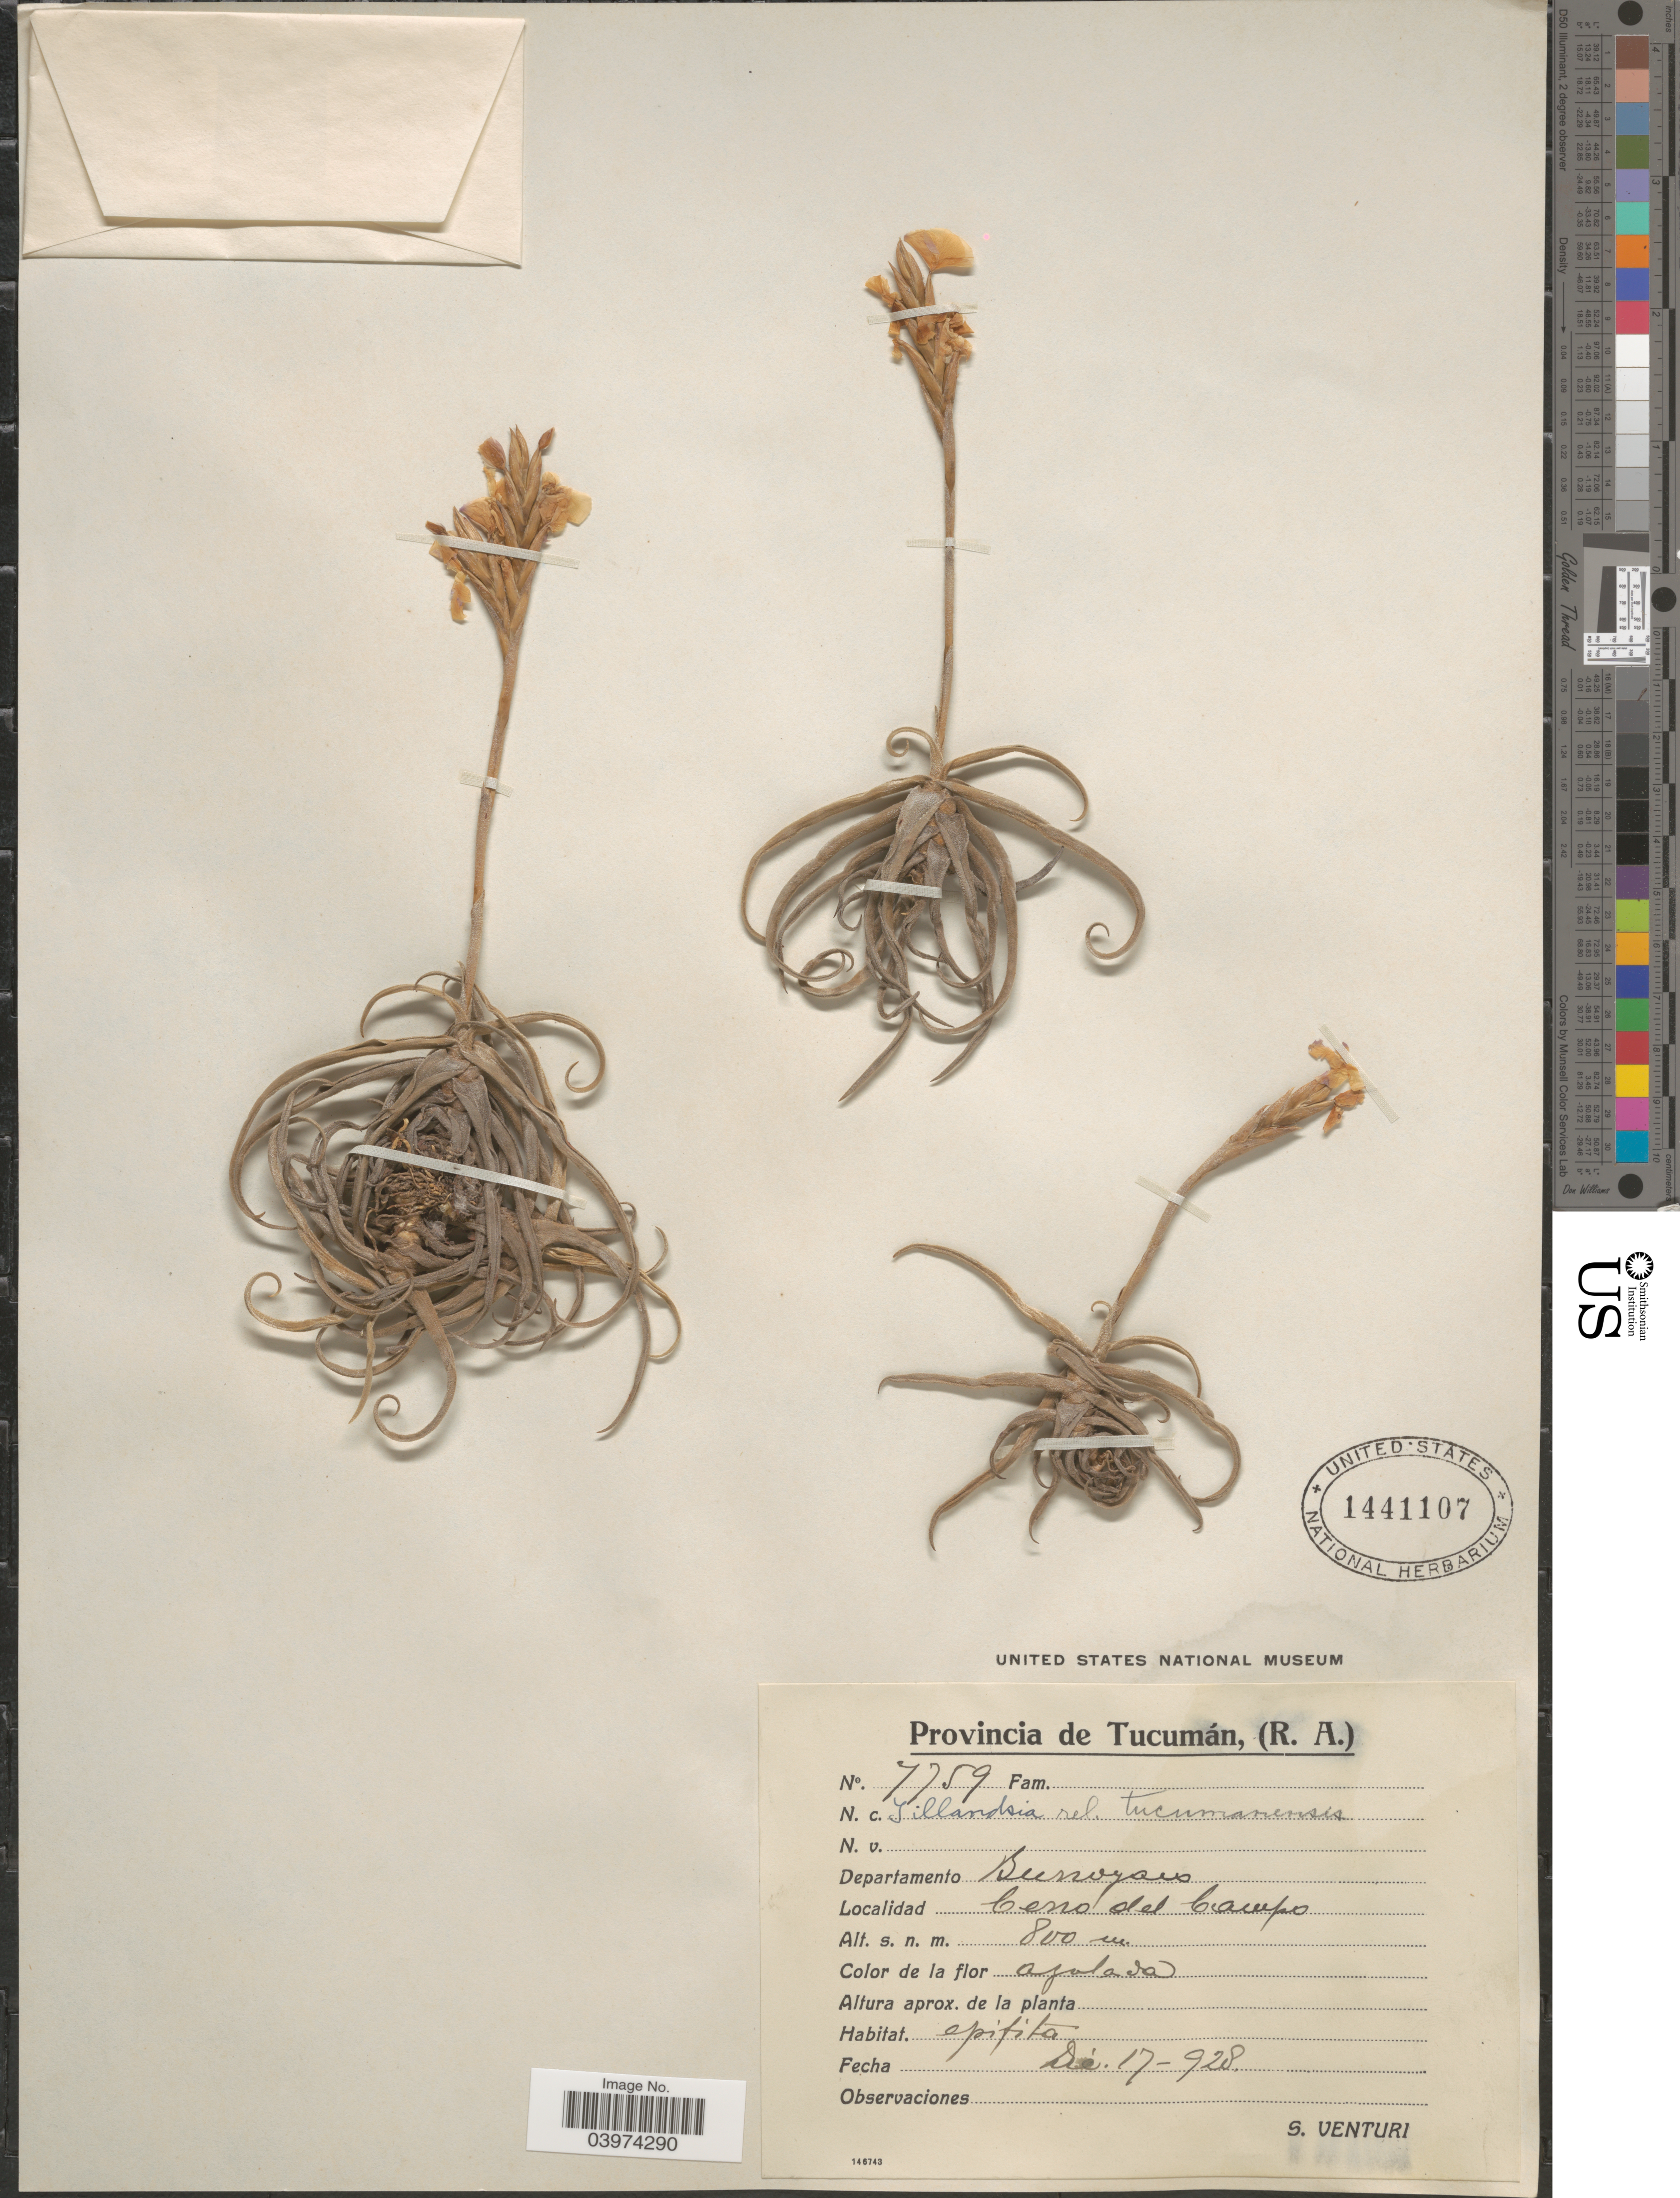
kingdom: Plantae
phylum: Tracheophyta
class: Liliopsida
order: Poales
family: Bromeliaceae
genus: Tillandsia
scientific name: Tillandsia reichenbachii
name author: Baker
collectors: S. Venturi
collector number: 7759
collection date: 1928-12-17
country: Argentina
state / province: Tucuman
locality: Departamento Burroyacu. Cerro del Campo.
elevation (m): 800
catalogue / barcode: US 1441107